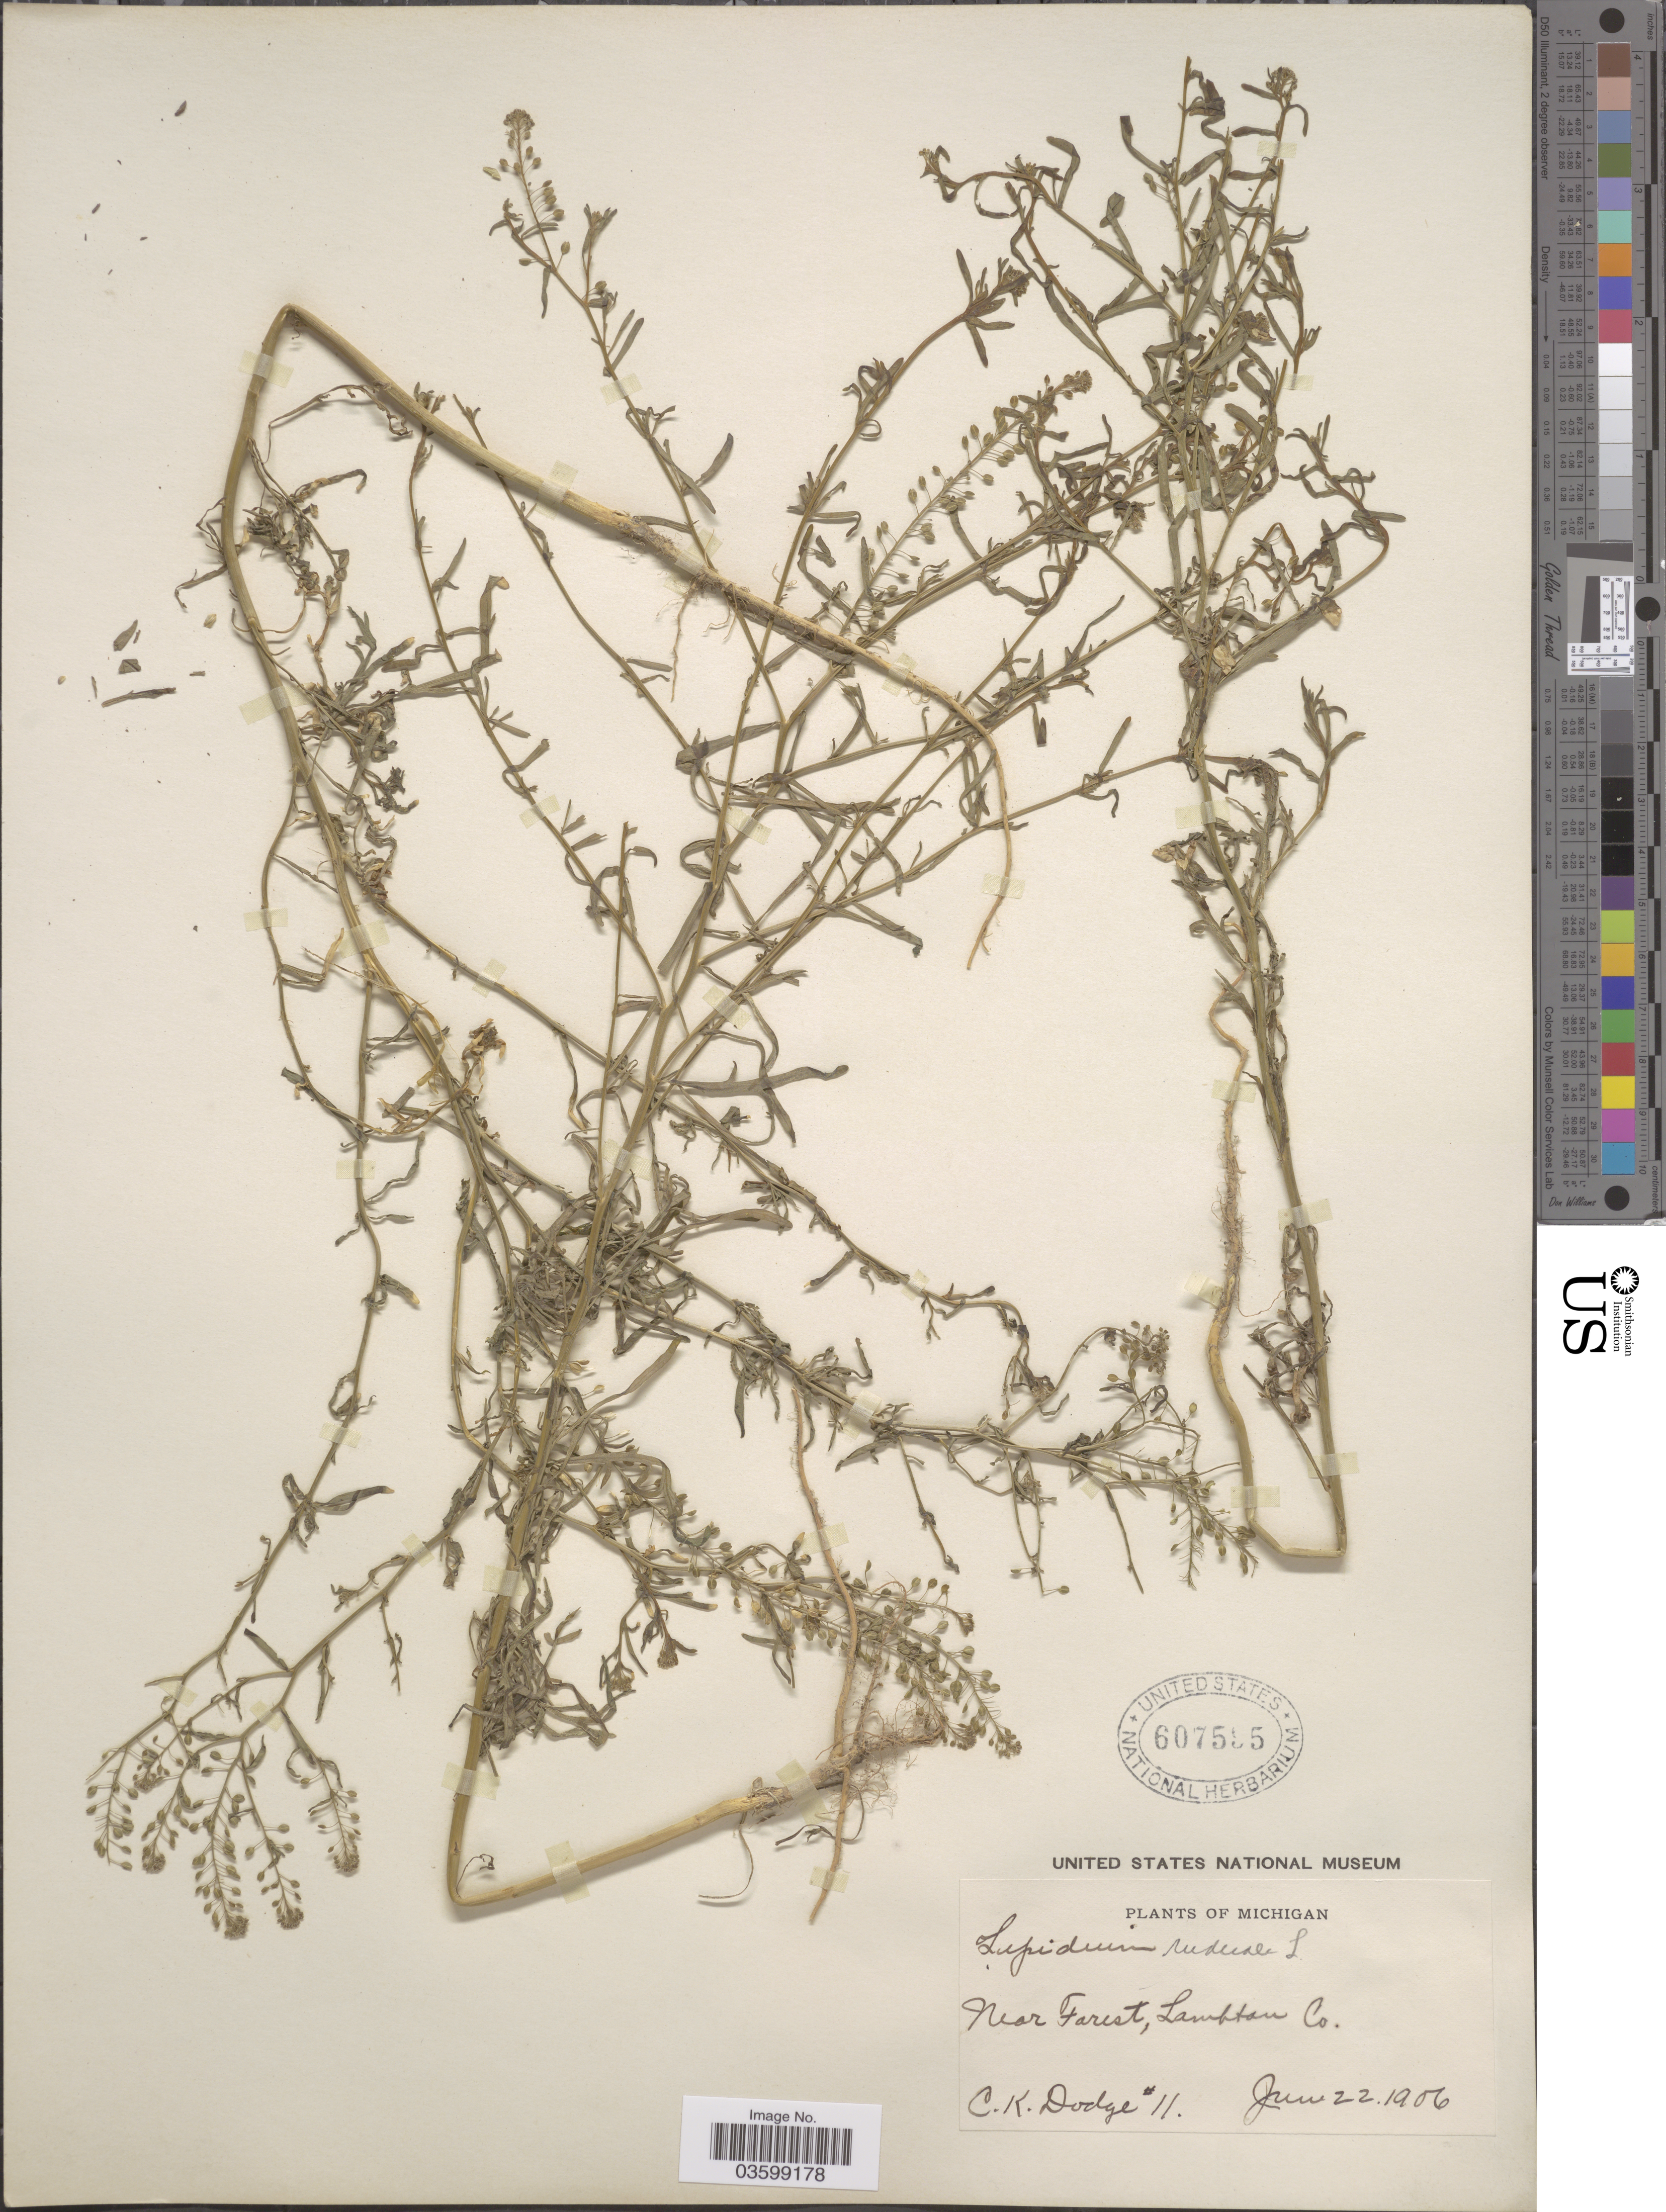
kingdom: Plantae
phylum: Tracheophyta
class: Magnoliopsida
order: Brassicales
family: Brassicaceae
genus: Lepidium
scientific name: Lepidium ruderale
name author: Burm. f.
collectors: C. Dodge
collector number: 11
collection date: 1906-06-22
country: United States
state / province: Michigan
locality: Near Forest, Lambtan Co.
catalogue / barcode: US 607595